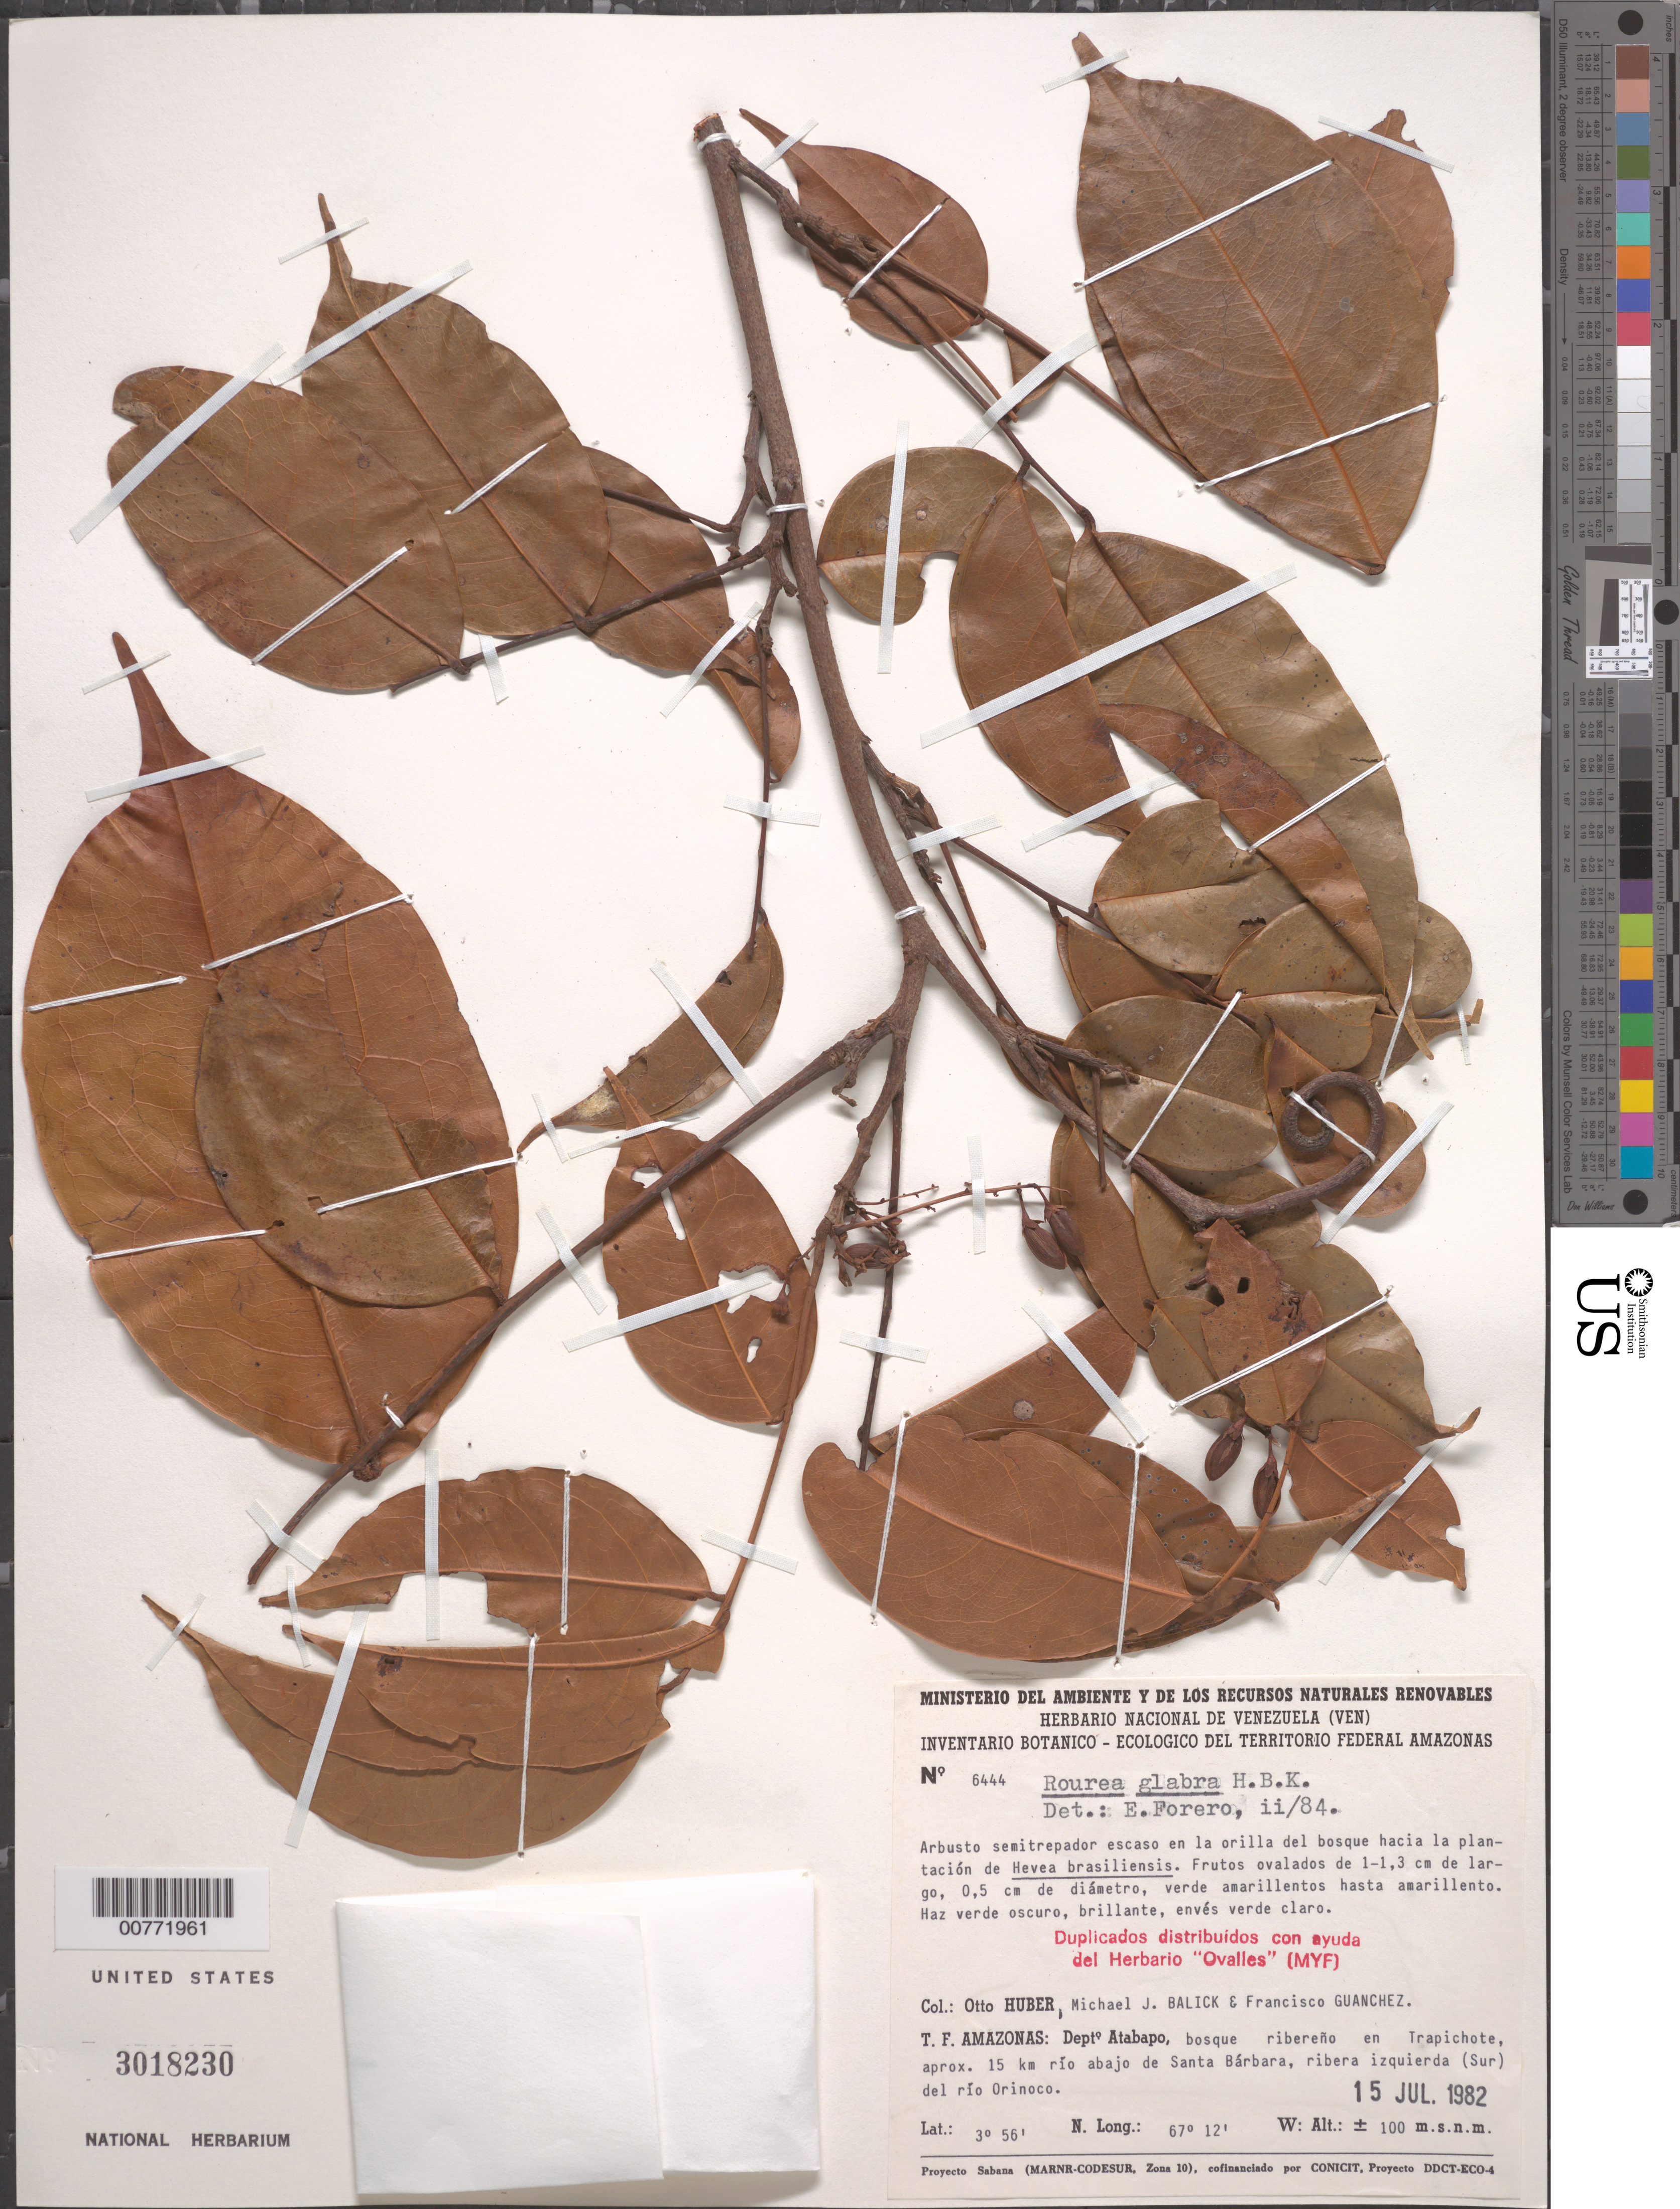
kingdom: Plantae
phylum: Tracheophyta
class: Magnoliopsida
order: Oxalidales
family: Connaraceae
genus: Rourea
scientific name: Rourea glabra var. glabra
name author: Kunth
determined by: Forero, E.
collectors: O. Huber, M. J. Balick & F. Guánchez M.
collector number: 6444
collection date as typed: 15-Jul-82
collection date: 1982-07-15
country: Venezuela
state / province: Amazonas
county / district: Atabapo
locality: Trapichote, aprox 15 km río abajo de Santa Barbara, ribera izquierda (Sur) del Río Orinoco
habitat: Bosque ribereño; en la orilla del bosque hacia la plantación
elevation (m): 100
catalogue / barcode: US 3018230